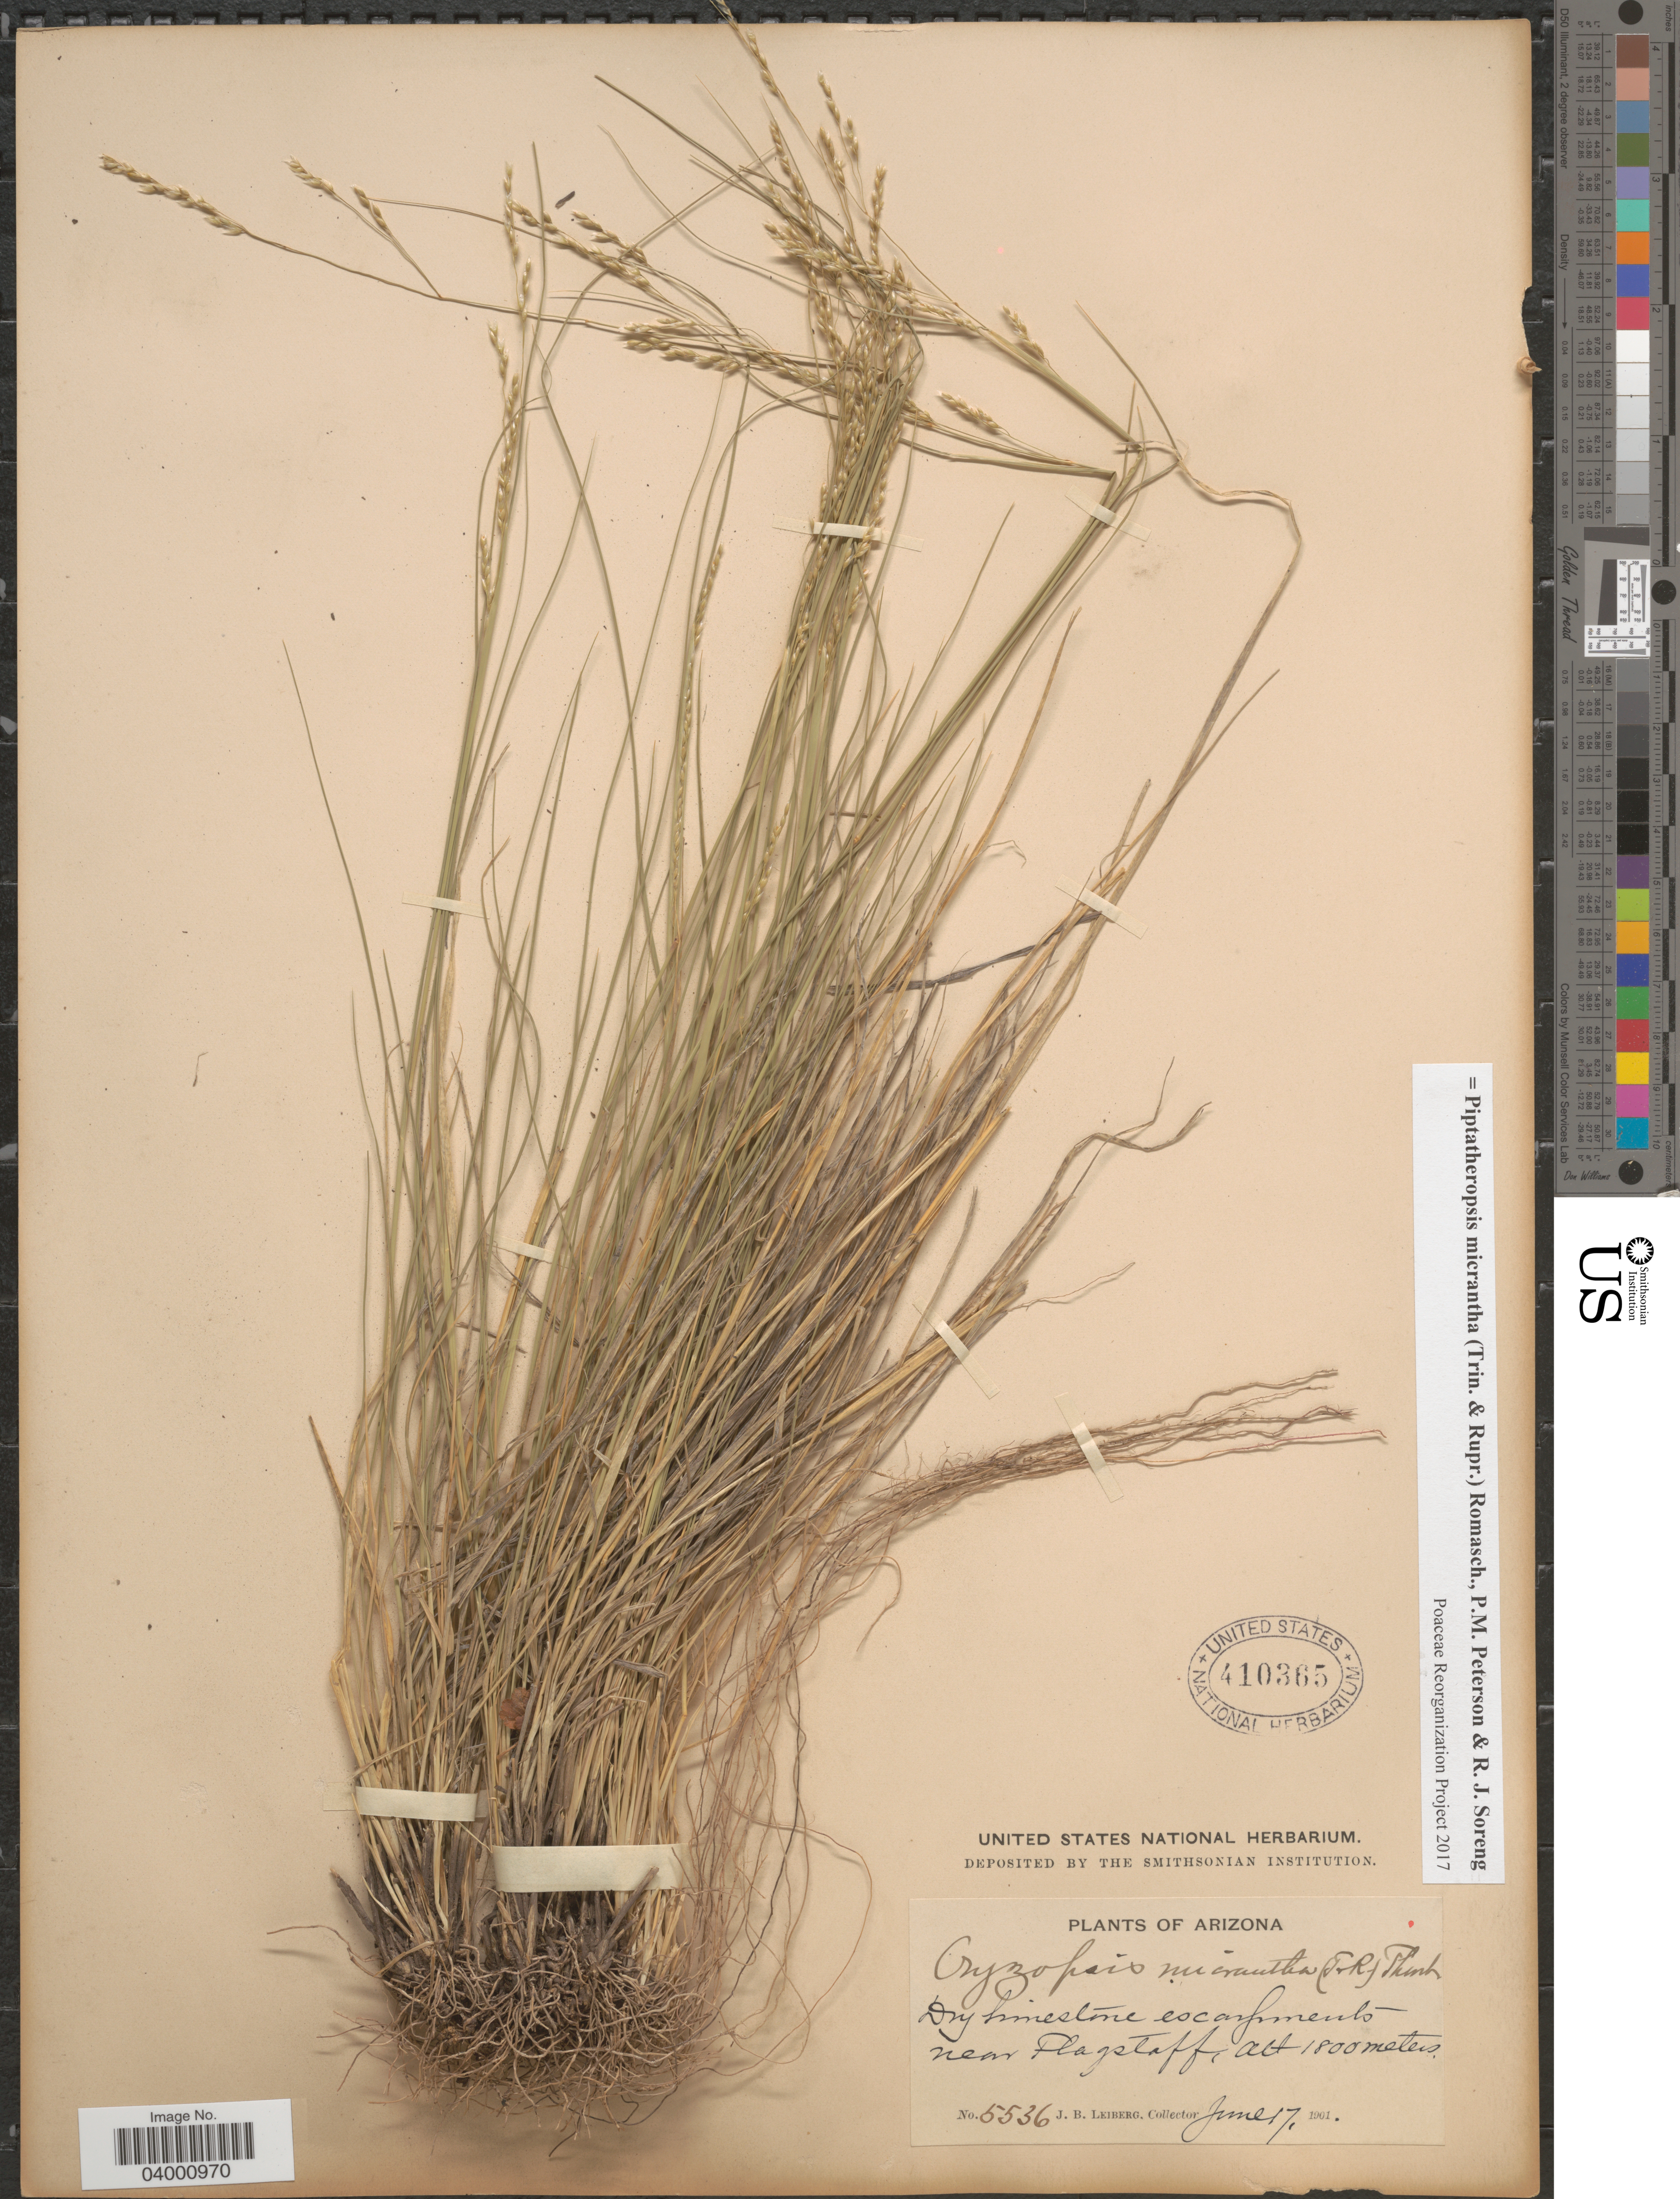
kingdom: Plantae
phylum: Tracheophyta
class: Liliopsida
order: Poales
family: Poaceae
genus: Piptatheropsis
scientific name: Piptatheropsis micrantha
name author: (Trin. & Rupr.) Romasch.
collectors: J. B. Leiberg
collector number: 5536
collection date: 1901-06-17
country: United States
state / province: Arizona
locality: Dry limestone escarpments near Flagstaff.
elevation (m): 1800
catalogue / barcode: US 410365